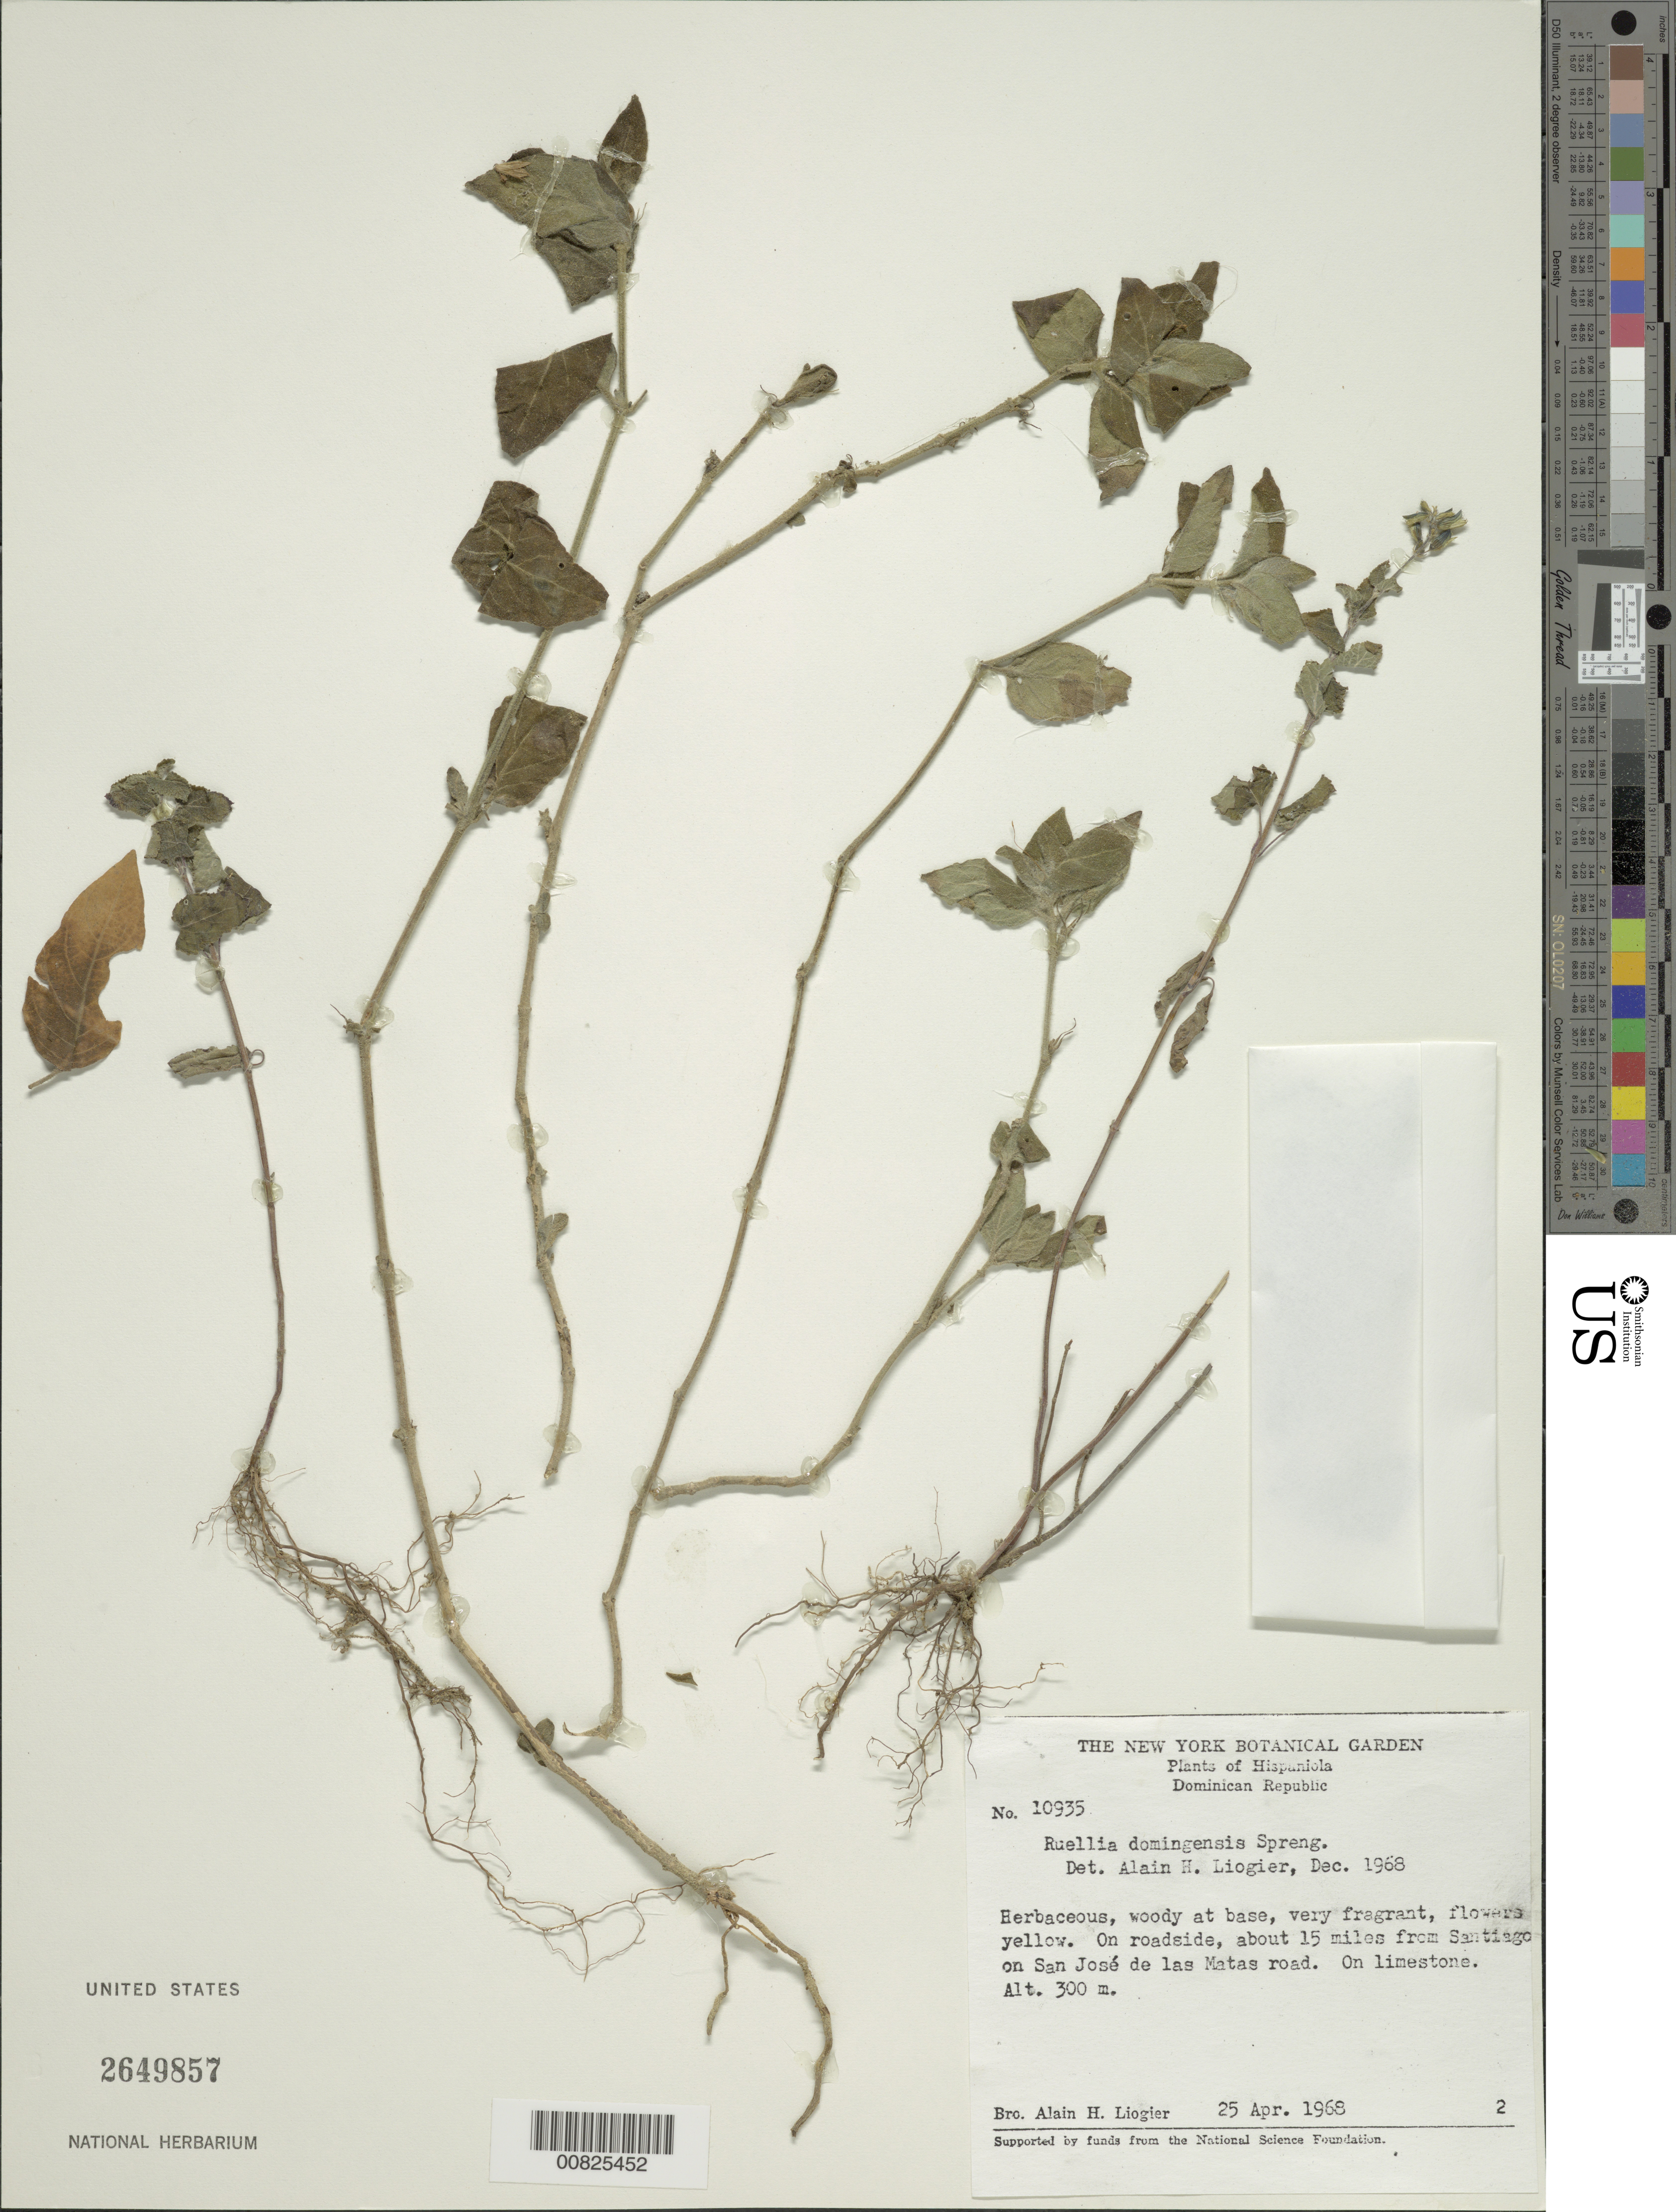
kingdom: Plantae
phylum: Tracheophyta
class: Magnoliopsida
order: Lamiales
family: Acanthaceae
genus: Ruellia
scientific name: Ruellia domingensis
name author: Spreng. ex Nees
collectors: A. H. Liogier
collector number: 10935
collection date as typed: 25 Apr 1968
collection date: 1968-04-25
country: Dominican Republic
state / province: Santiago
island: Hispaniola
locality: About 15 miles from Santiago on San José de las Matas road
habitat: On limestone along roadside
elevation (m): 300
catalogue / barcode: US 2649857